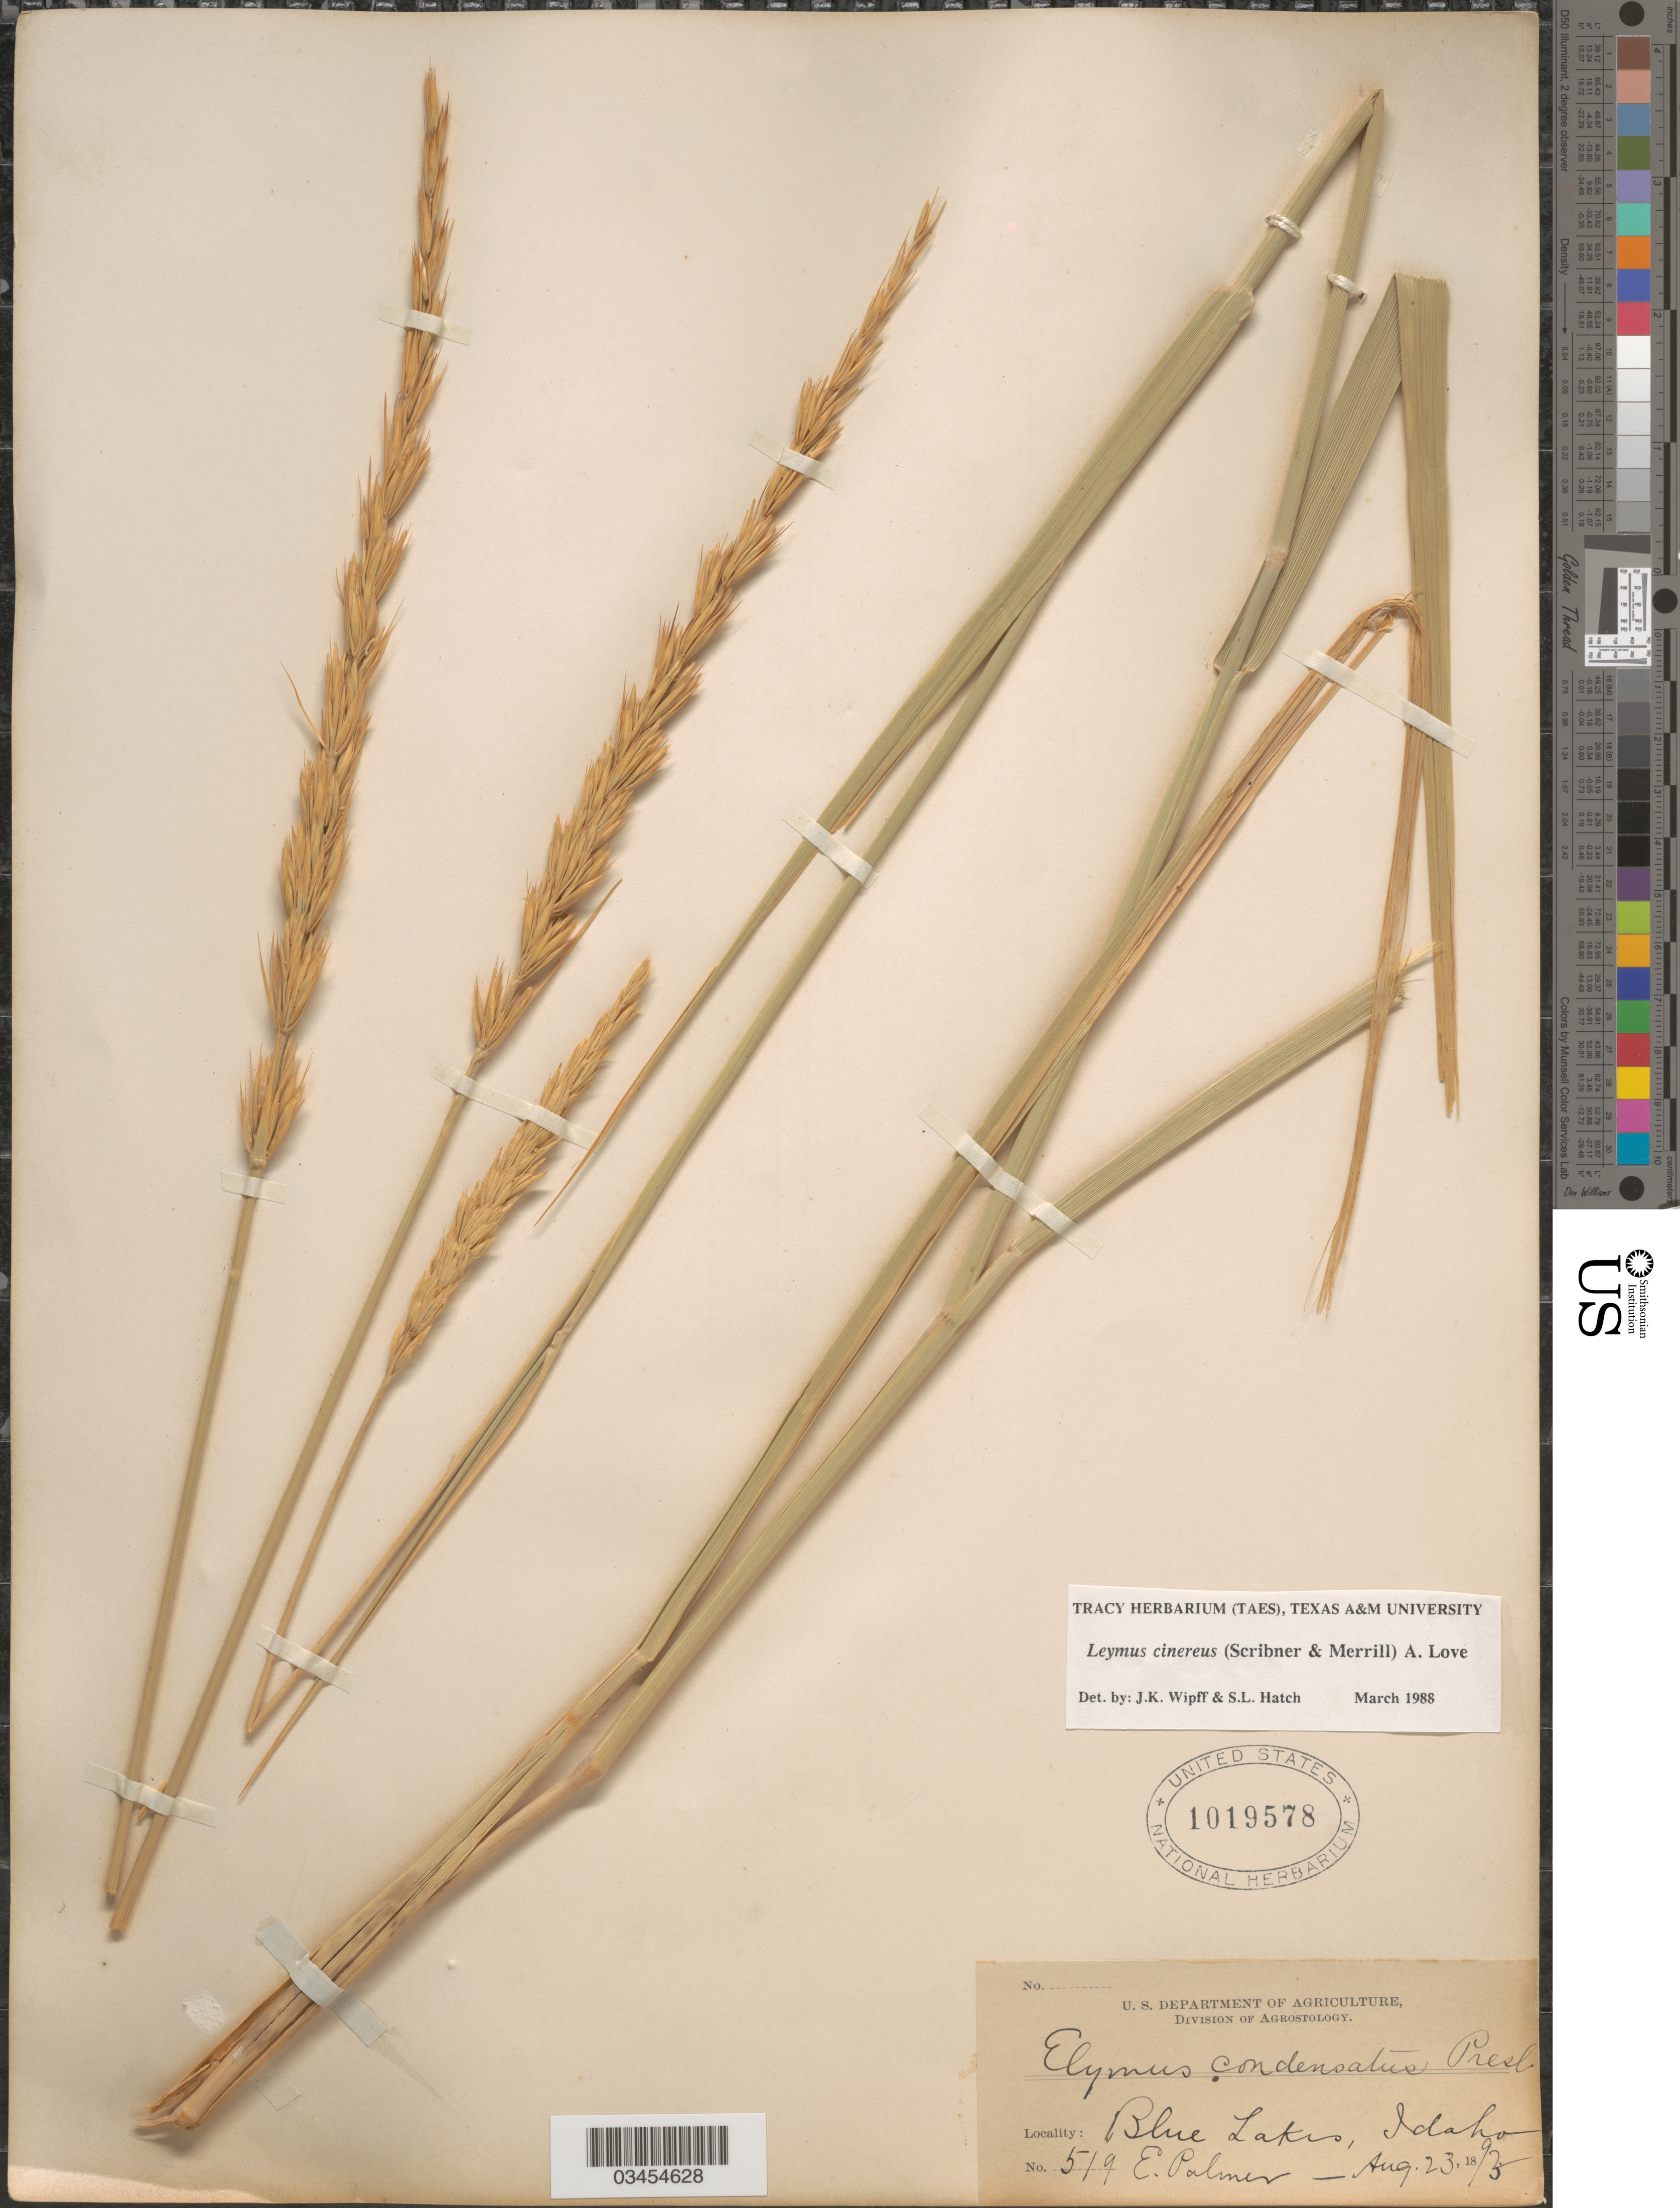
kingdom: Plantae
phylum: Tracheophyta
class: Liliopsida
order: Poales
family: Poaceae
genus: Leymus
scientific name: Leymus cinereus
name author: (Scribn. & Merr.) Á. Löve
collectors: E. Palmer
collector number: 519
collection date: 1893-08-23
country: United States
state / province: Idaho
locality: Blue Lakes.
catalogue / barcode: US 1019578